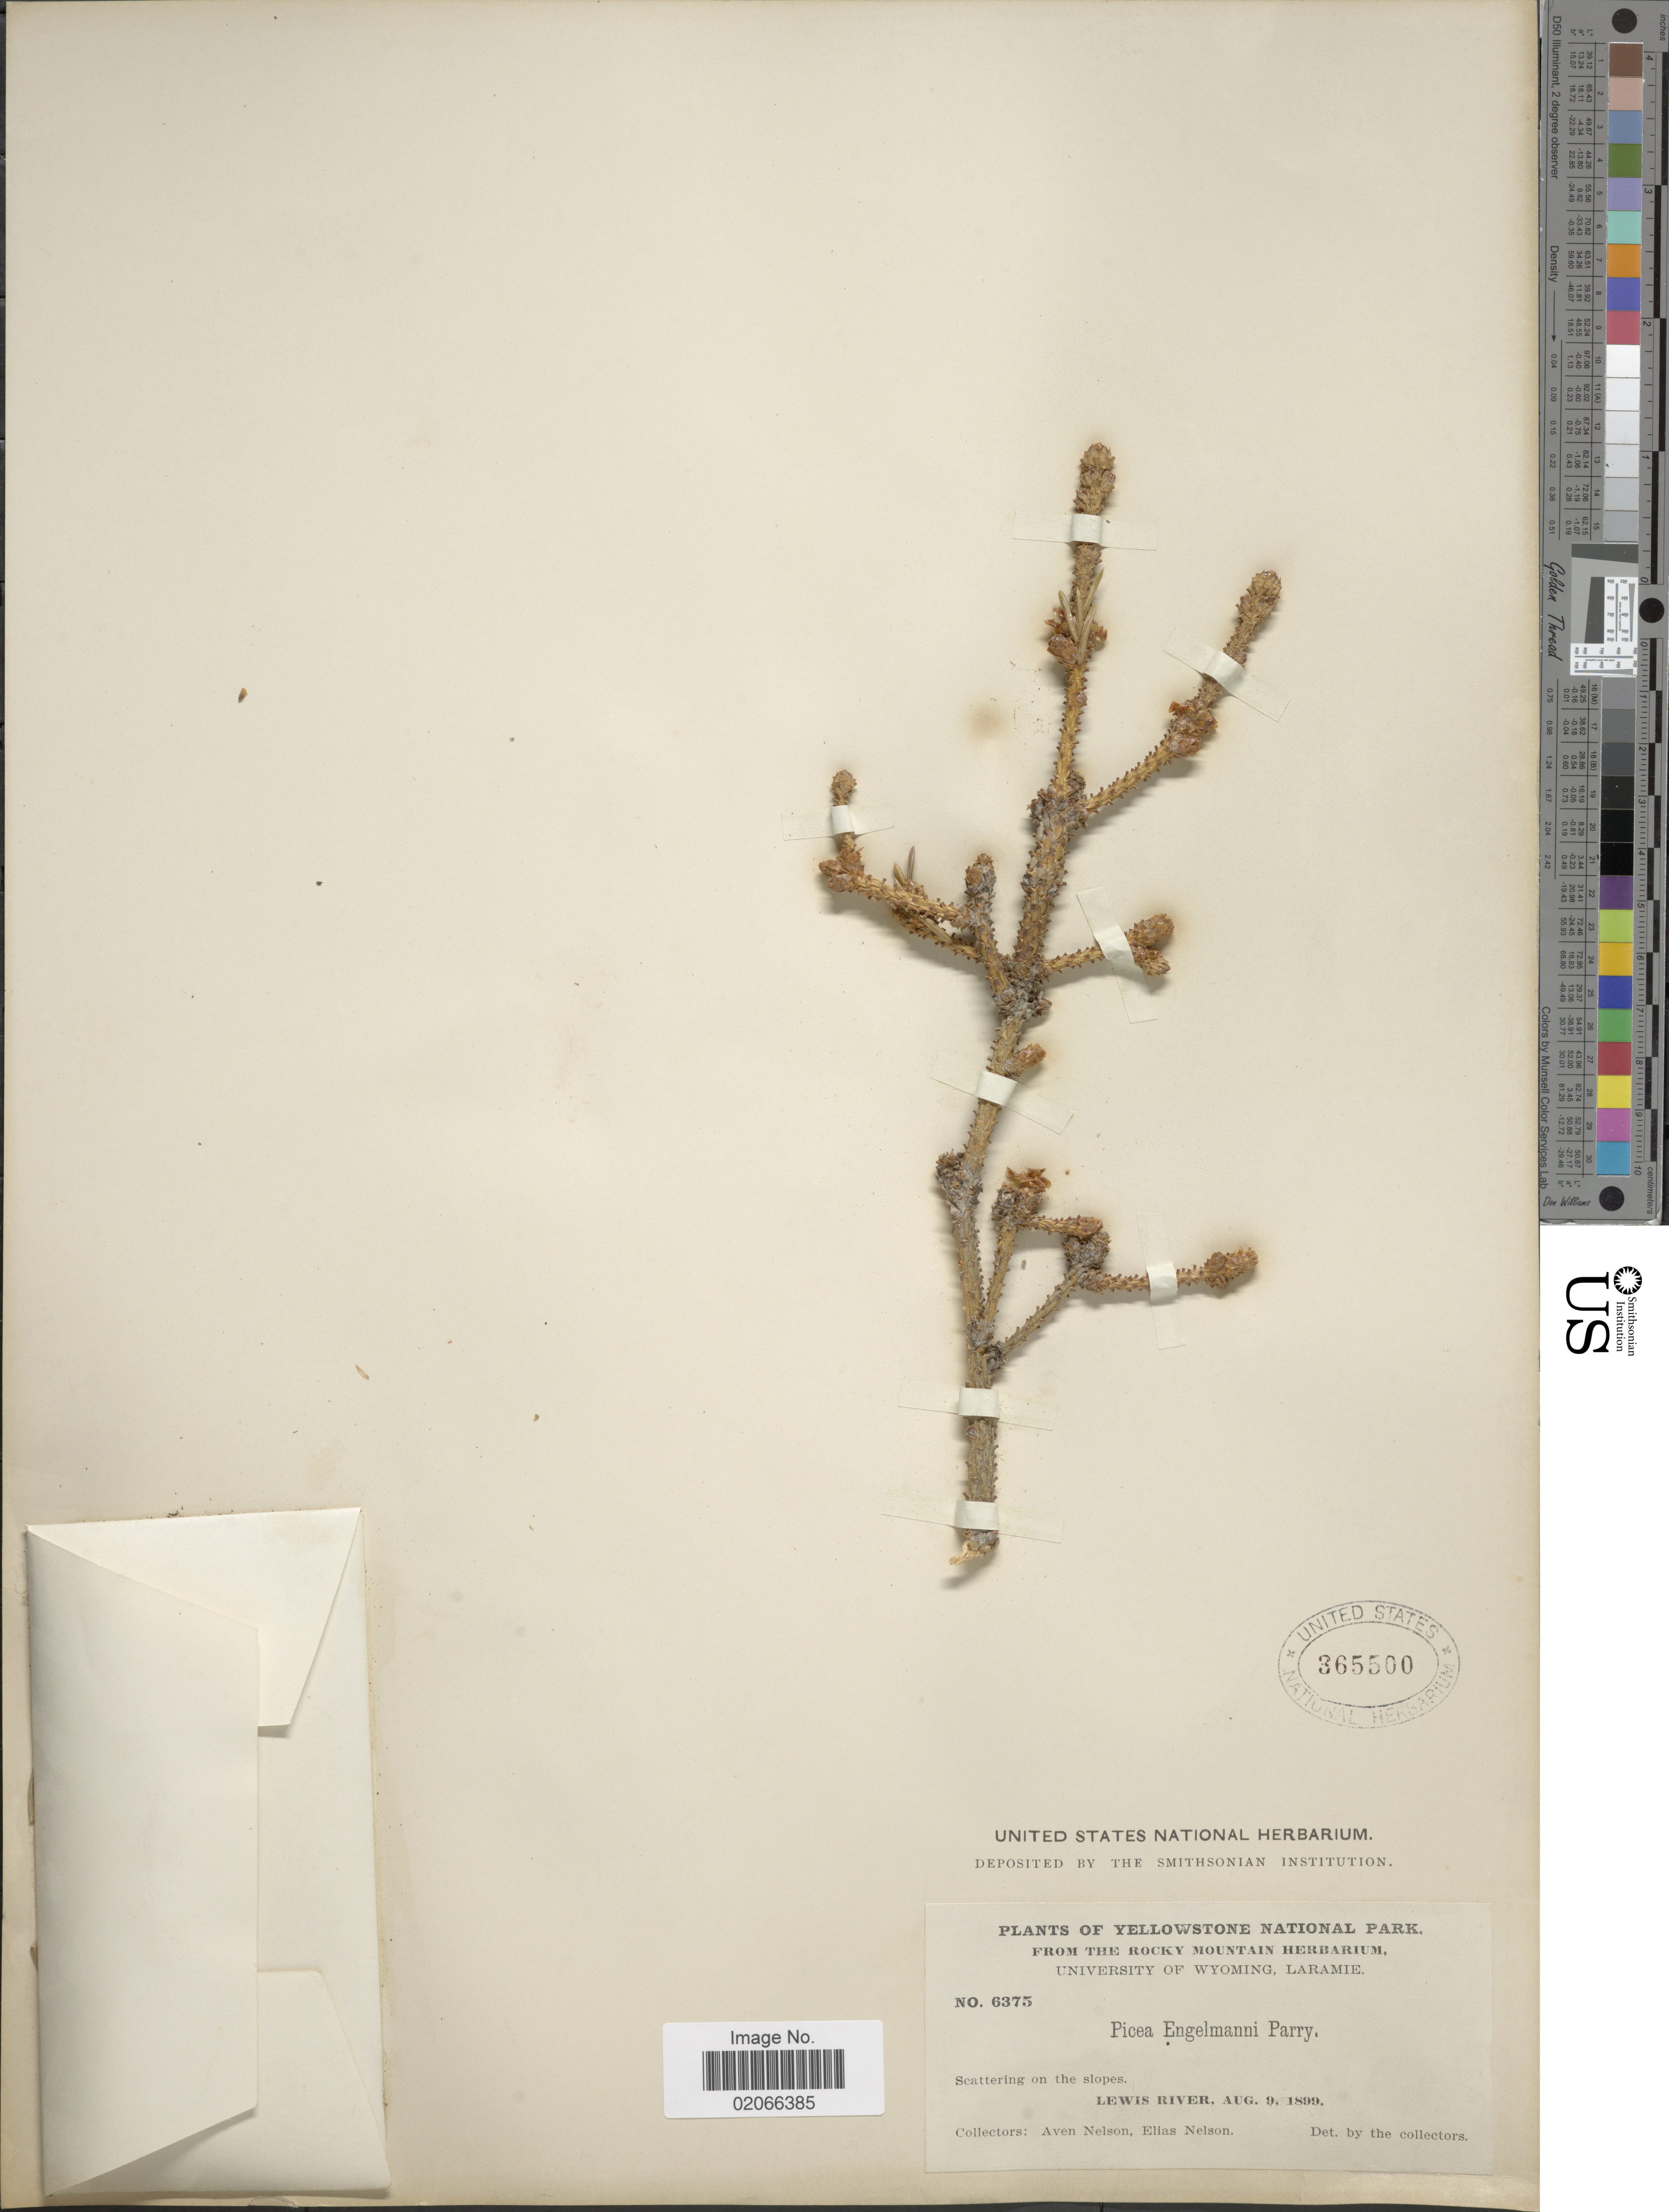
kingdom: Plantae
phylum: Tracheophyta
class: Pinopsida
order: Pinales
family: Pinaceae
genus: Picea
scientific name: Picea engelmannii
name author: Parry ex Engelm.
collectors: A. Nelson & E. Nelson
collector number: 6375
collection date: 1899-08-09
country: United States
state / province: Wyoming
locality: Yellowstone National Park, scattering on slopes, Lewis River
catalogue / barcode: US 365500